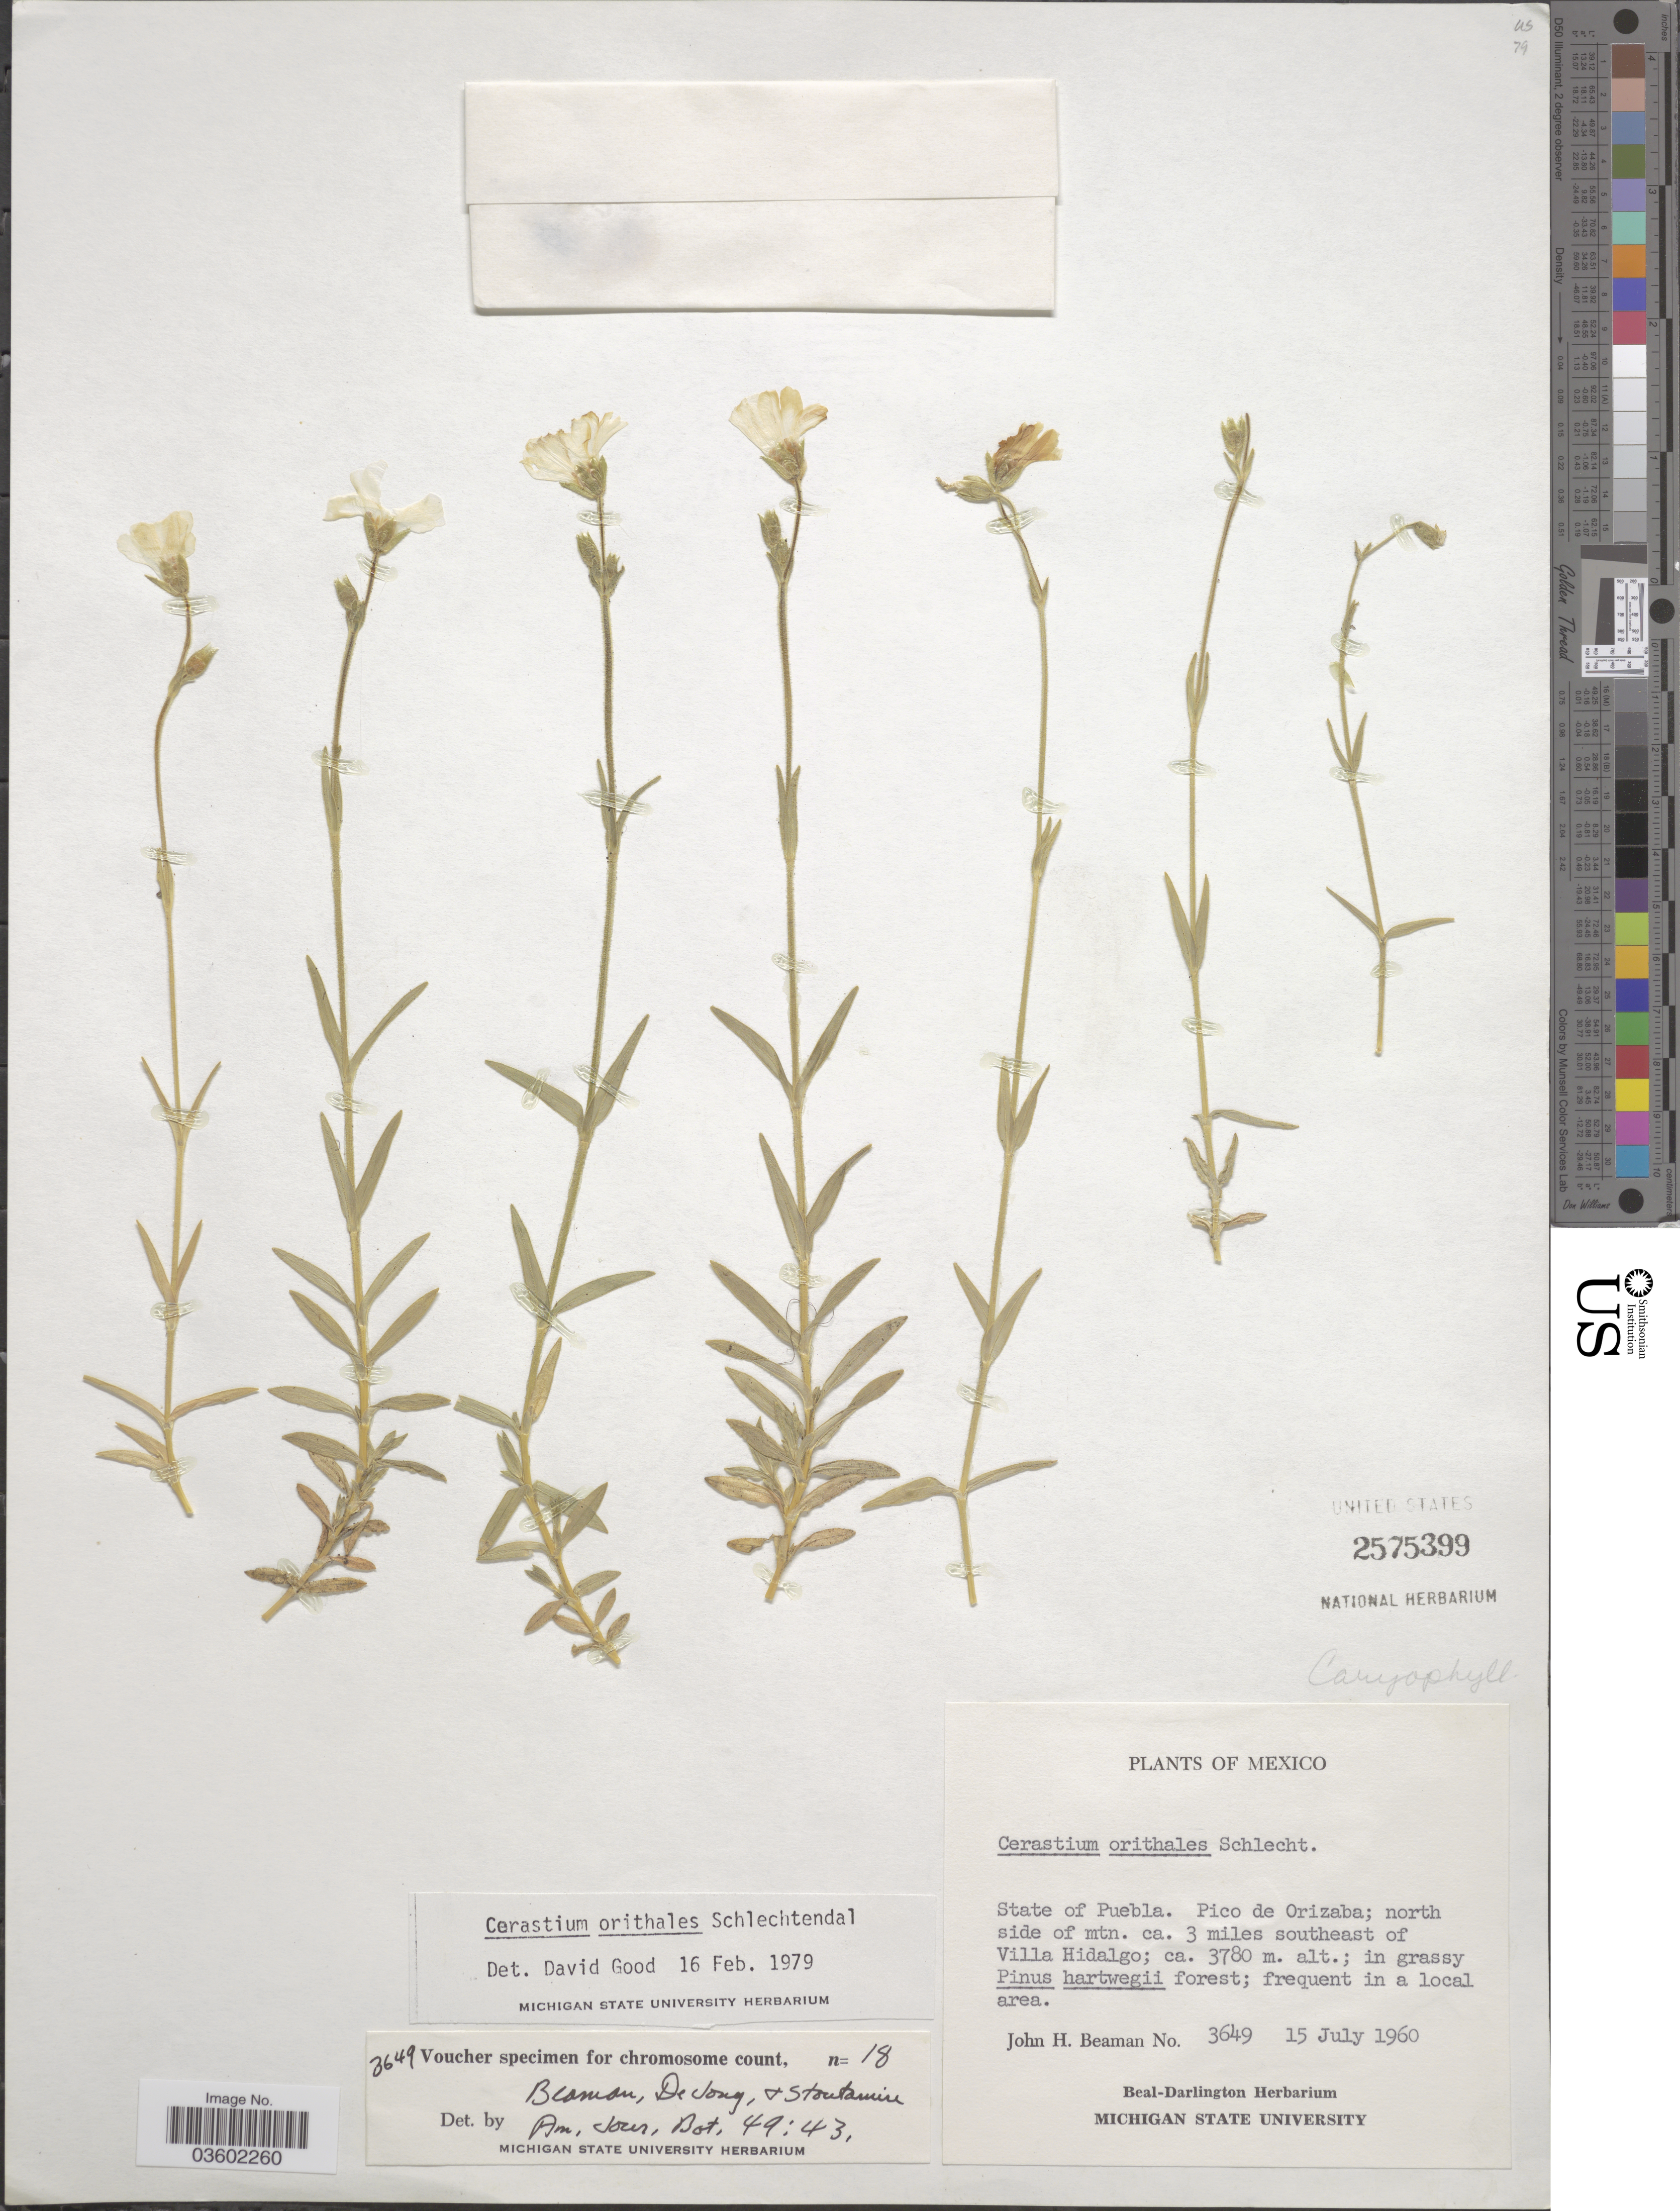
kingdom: Plantae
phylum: Tracheophyta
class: Magnoliopsida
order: Caryophyllales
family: Caryophyllaceae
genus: Cerastium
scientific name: Cerastium orithales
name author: Schltdl.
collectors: J. H. Beaman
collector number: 3649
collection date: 1960-07-15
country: Mexico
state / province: Puebla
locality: Pico de Orizaba; north side of mtn. ca. 3 miles southeast of Villa Hidalgo.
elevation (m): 3780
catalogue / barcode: US 2575399